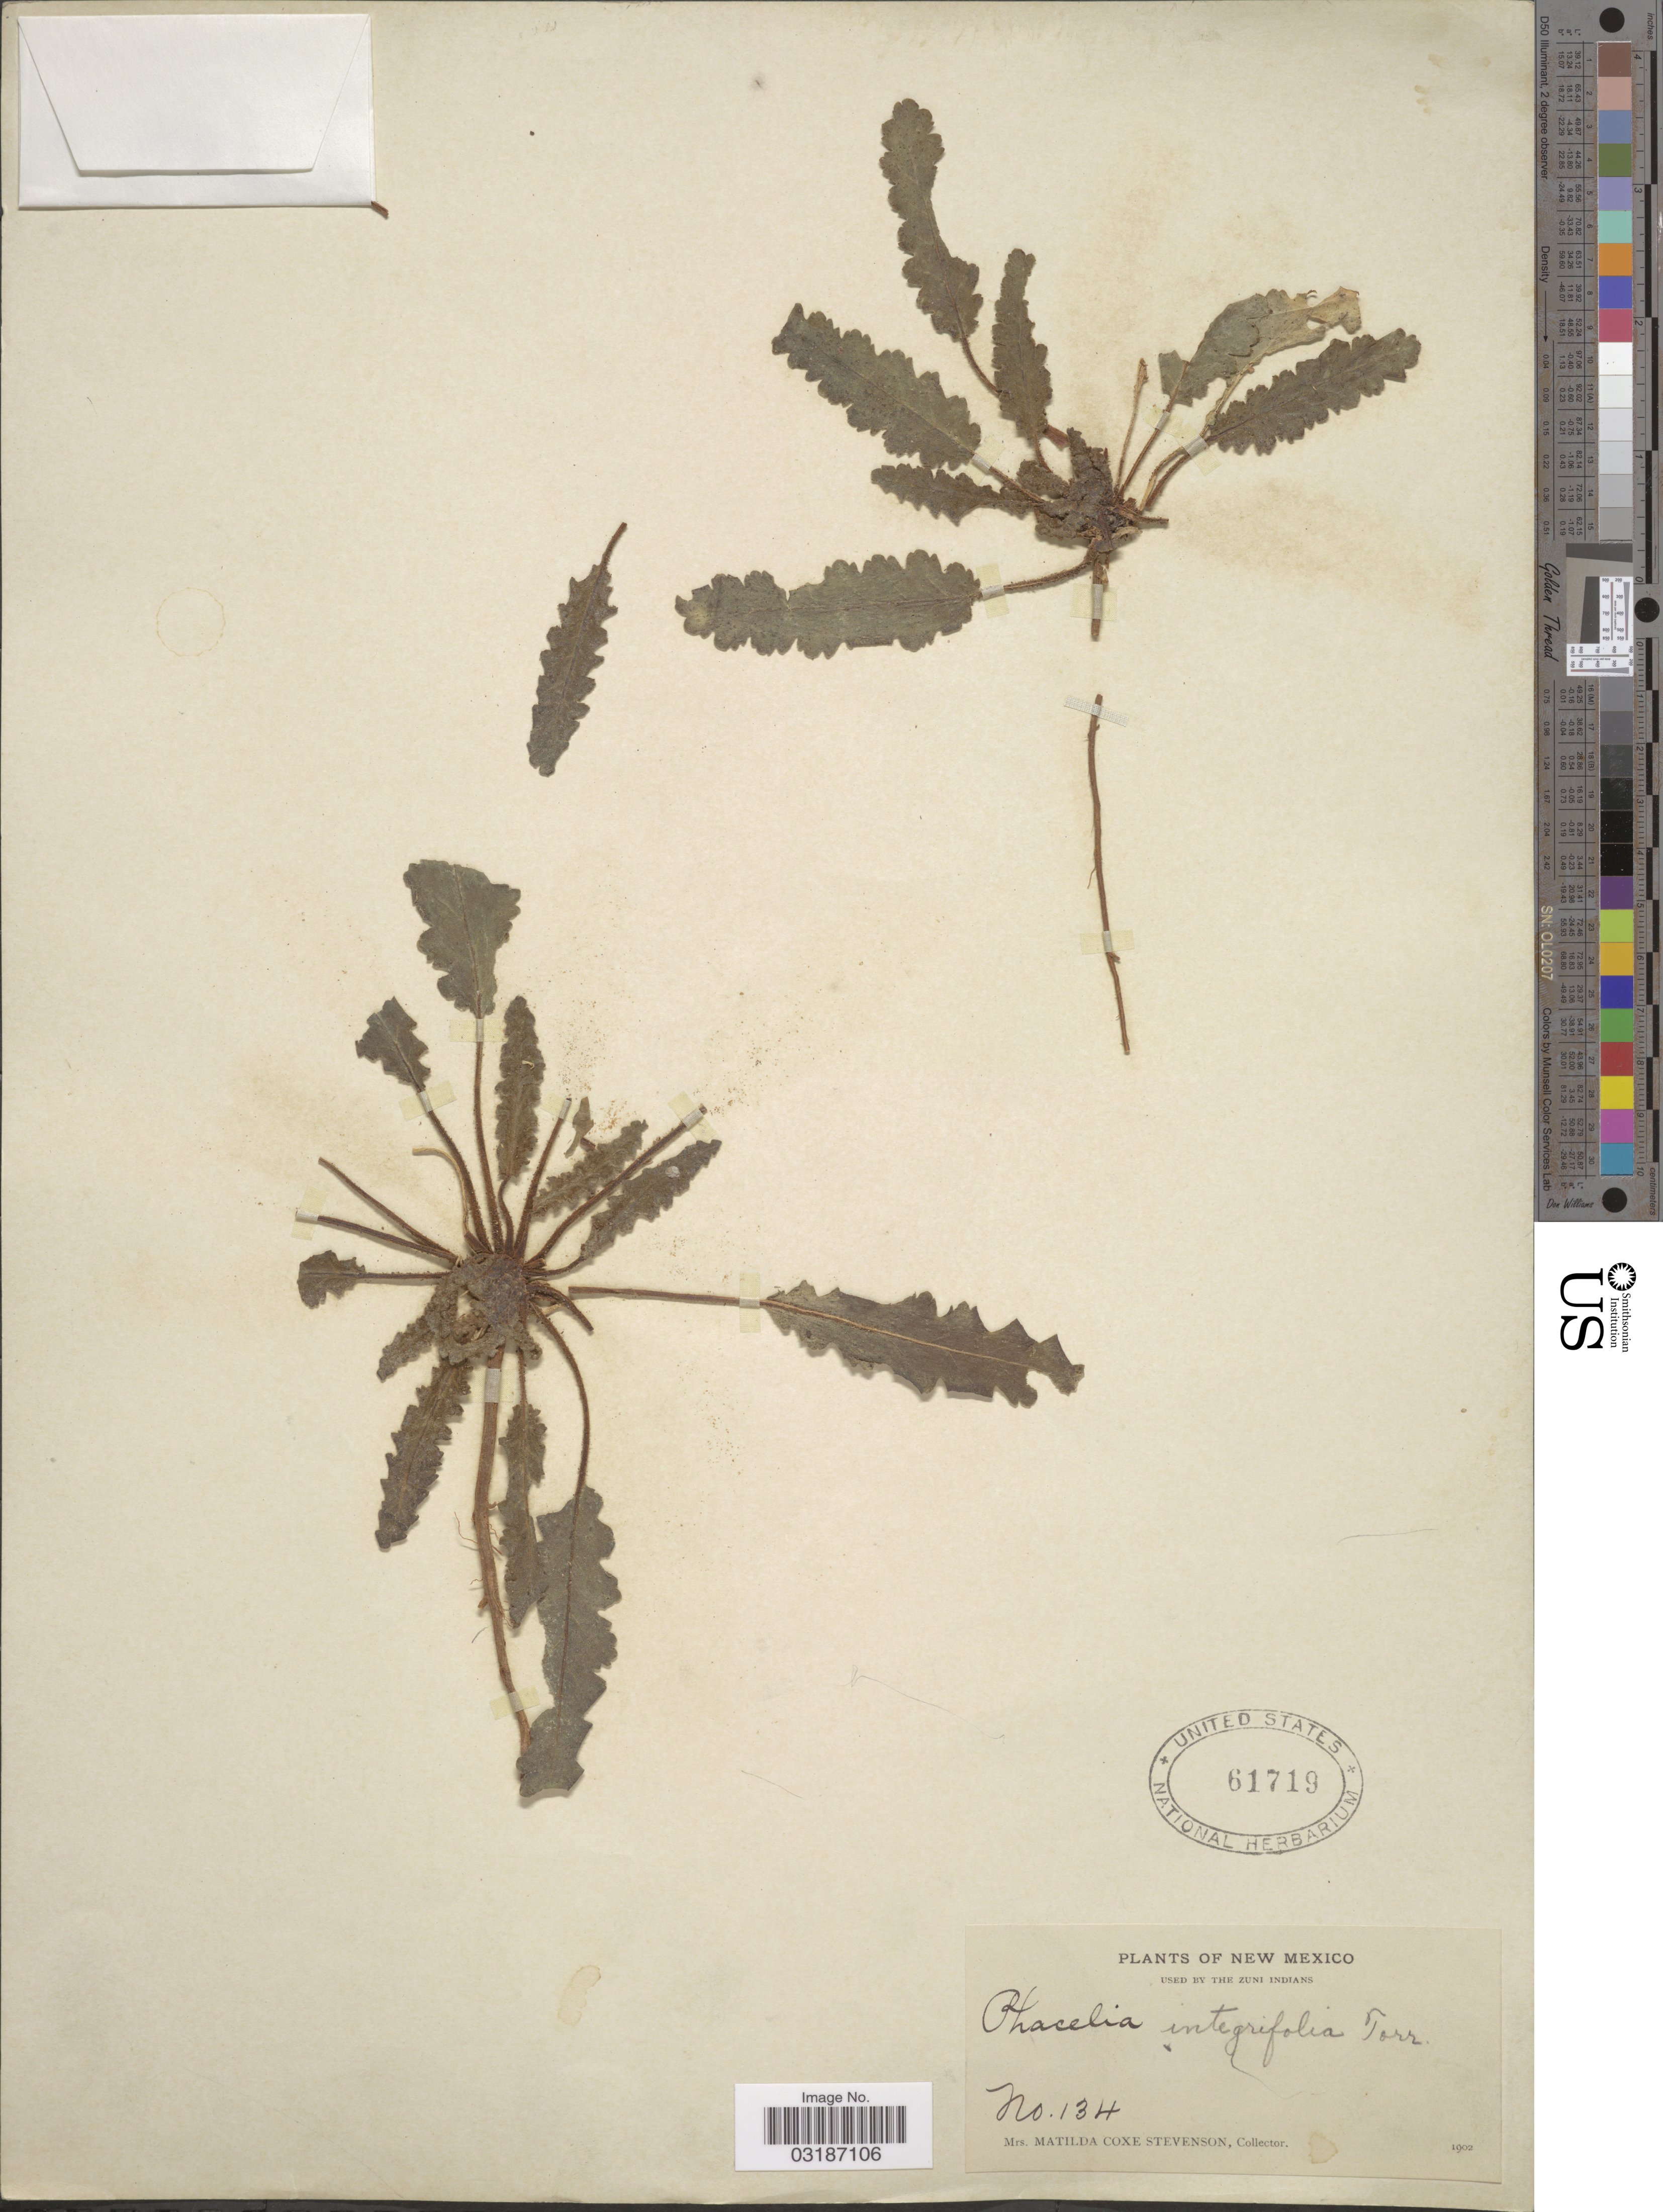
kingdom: Plantae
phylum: Tracheophyta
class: Magnoliopsida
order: Boraginales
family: Hydrophyllaceae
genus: Phacelia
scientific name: Phacelia integrifolia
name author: Torr.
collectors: M. Stevenson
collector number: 134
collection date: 1902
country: United States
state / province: New Mexico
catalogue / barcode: US 61719